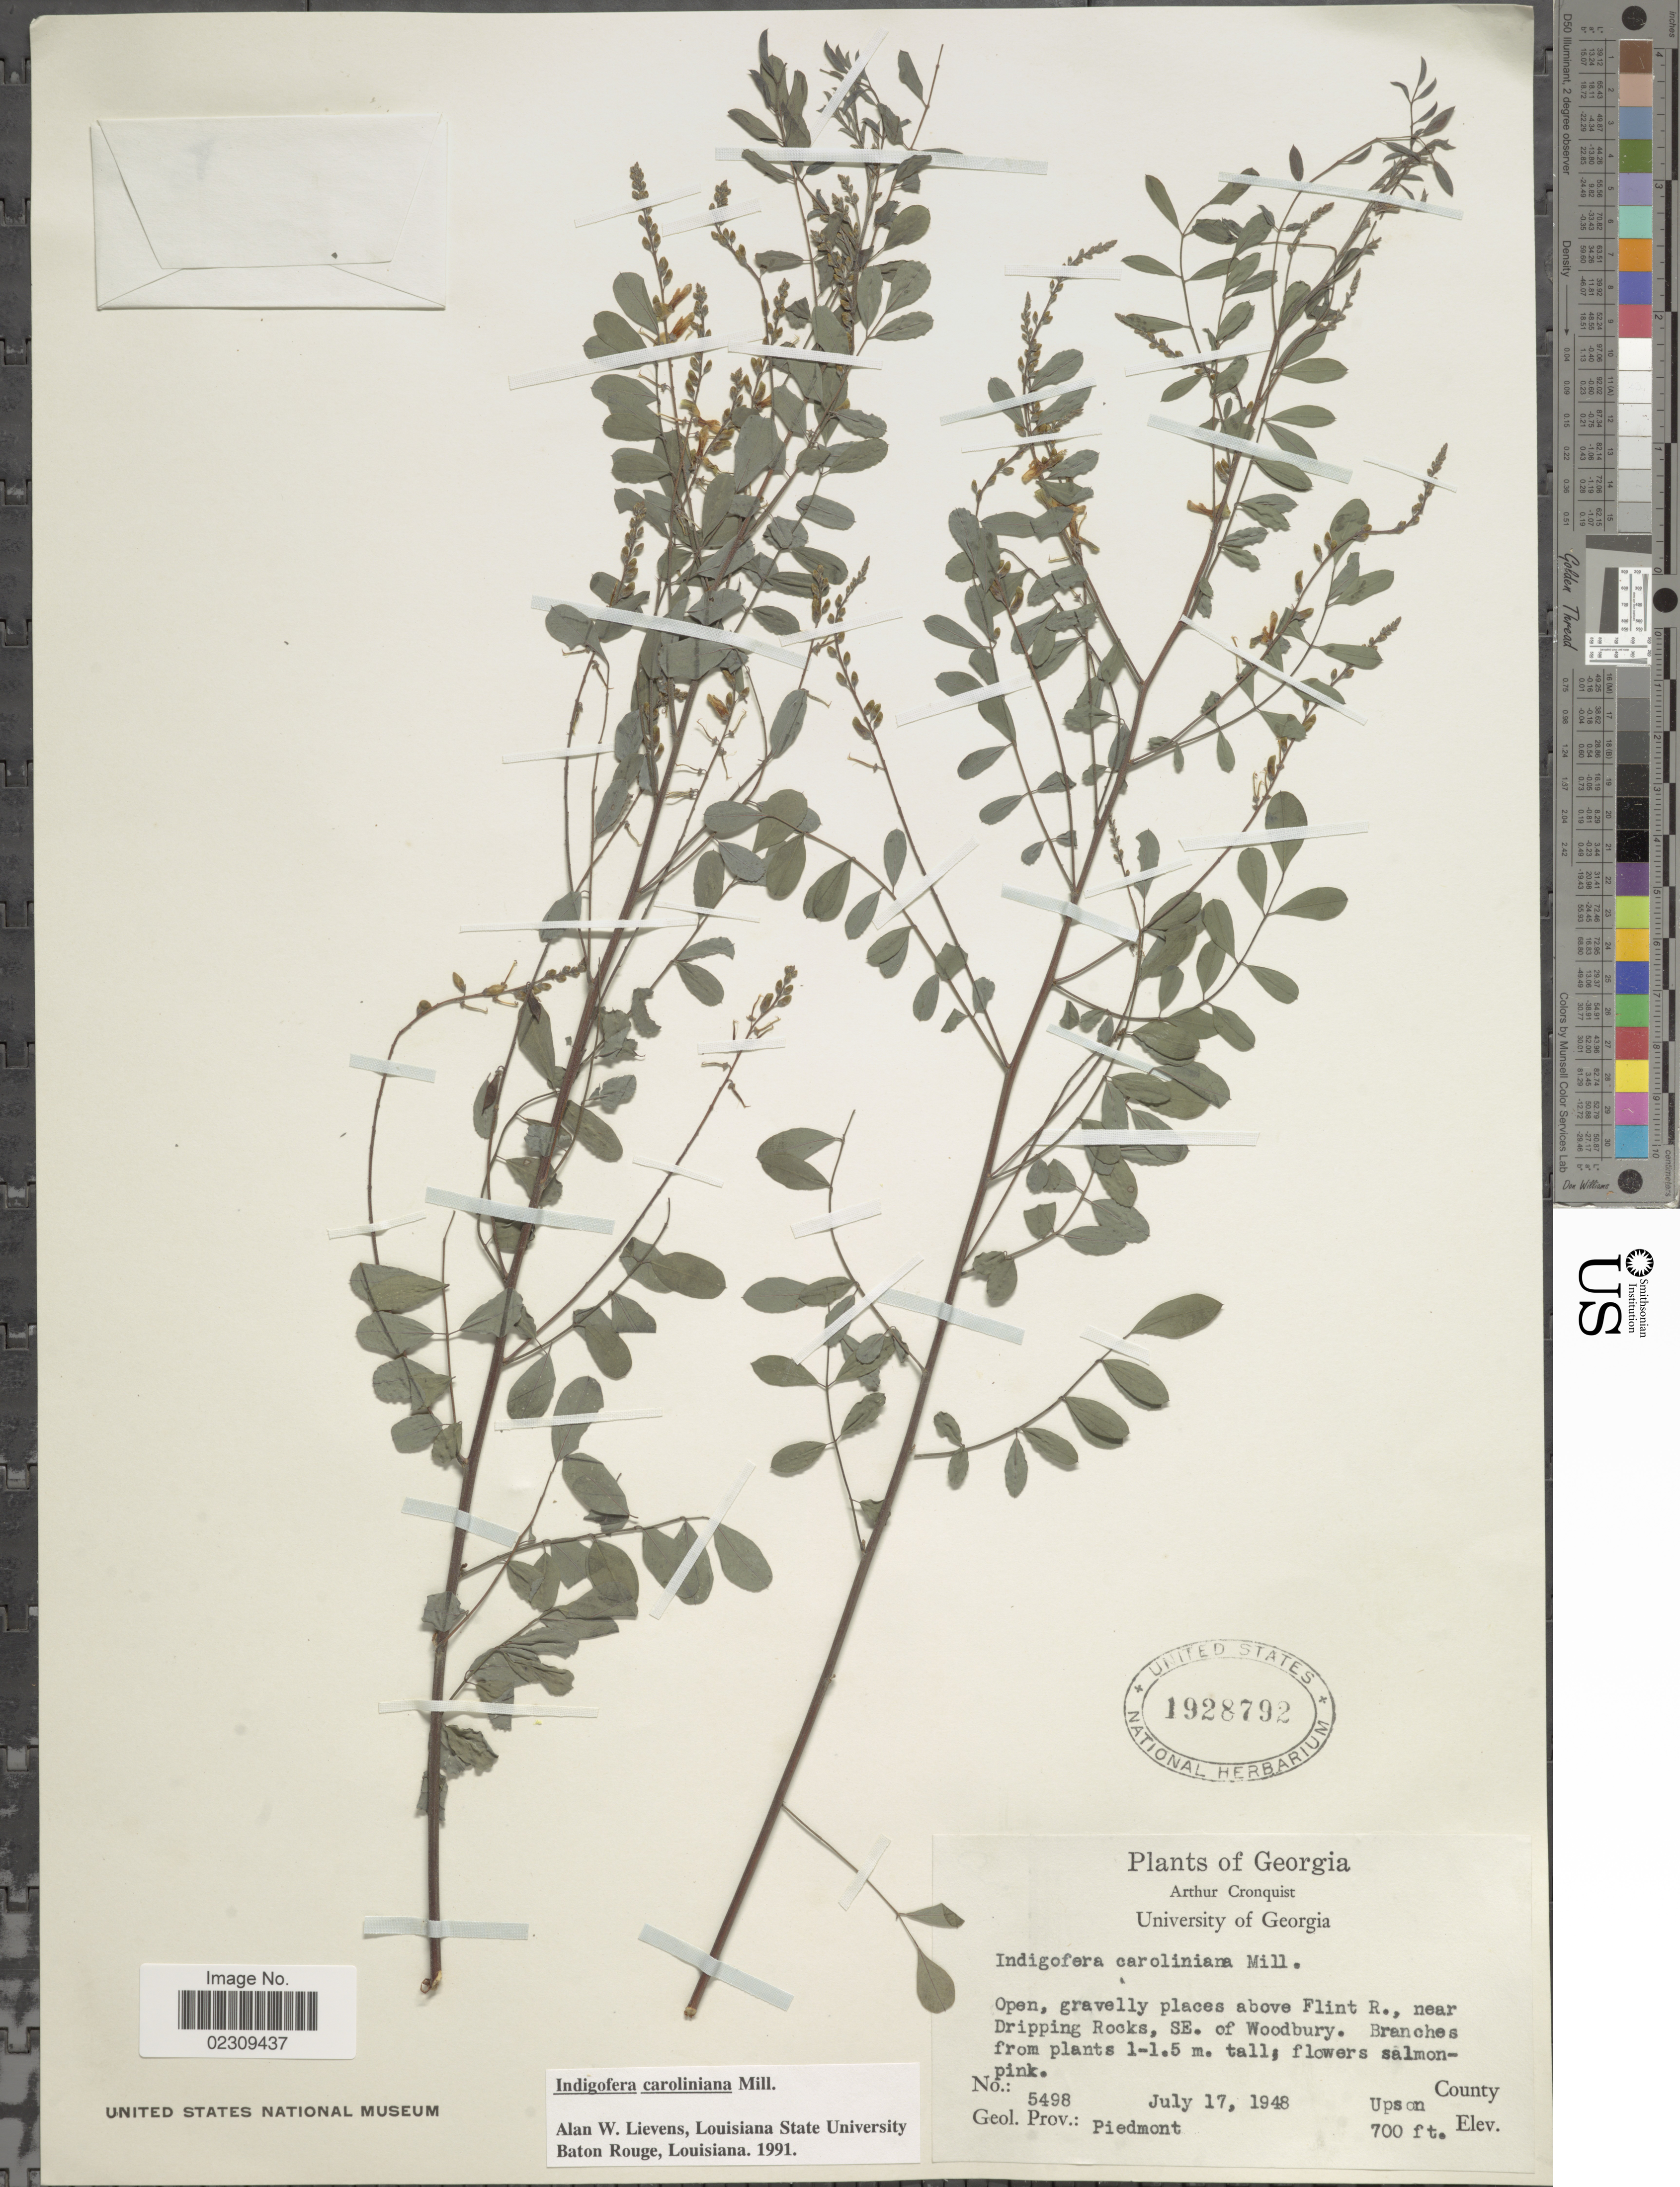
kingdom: Plantae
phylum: Tracheophyta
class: Magnoliopsida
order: Fabales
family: Fabaceae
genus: Indigofera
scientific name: Indigofera caroliniana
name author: Mill.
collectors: A. J. Cronquist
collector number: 5498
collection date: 1948-07-17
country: United States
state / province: Georgia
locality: Above Flint R., near Dripping Rocks, SE. of Woodbury, Upson County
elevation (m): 213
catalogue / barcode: US 1928792